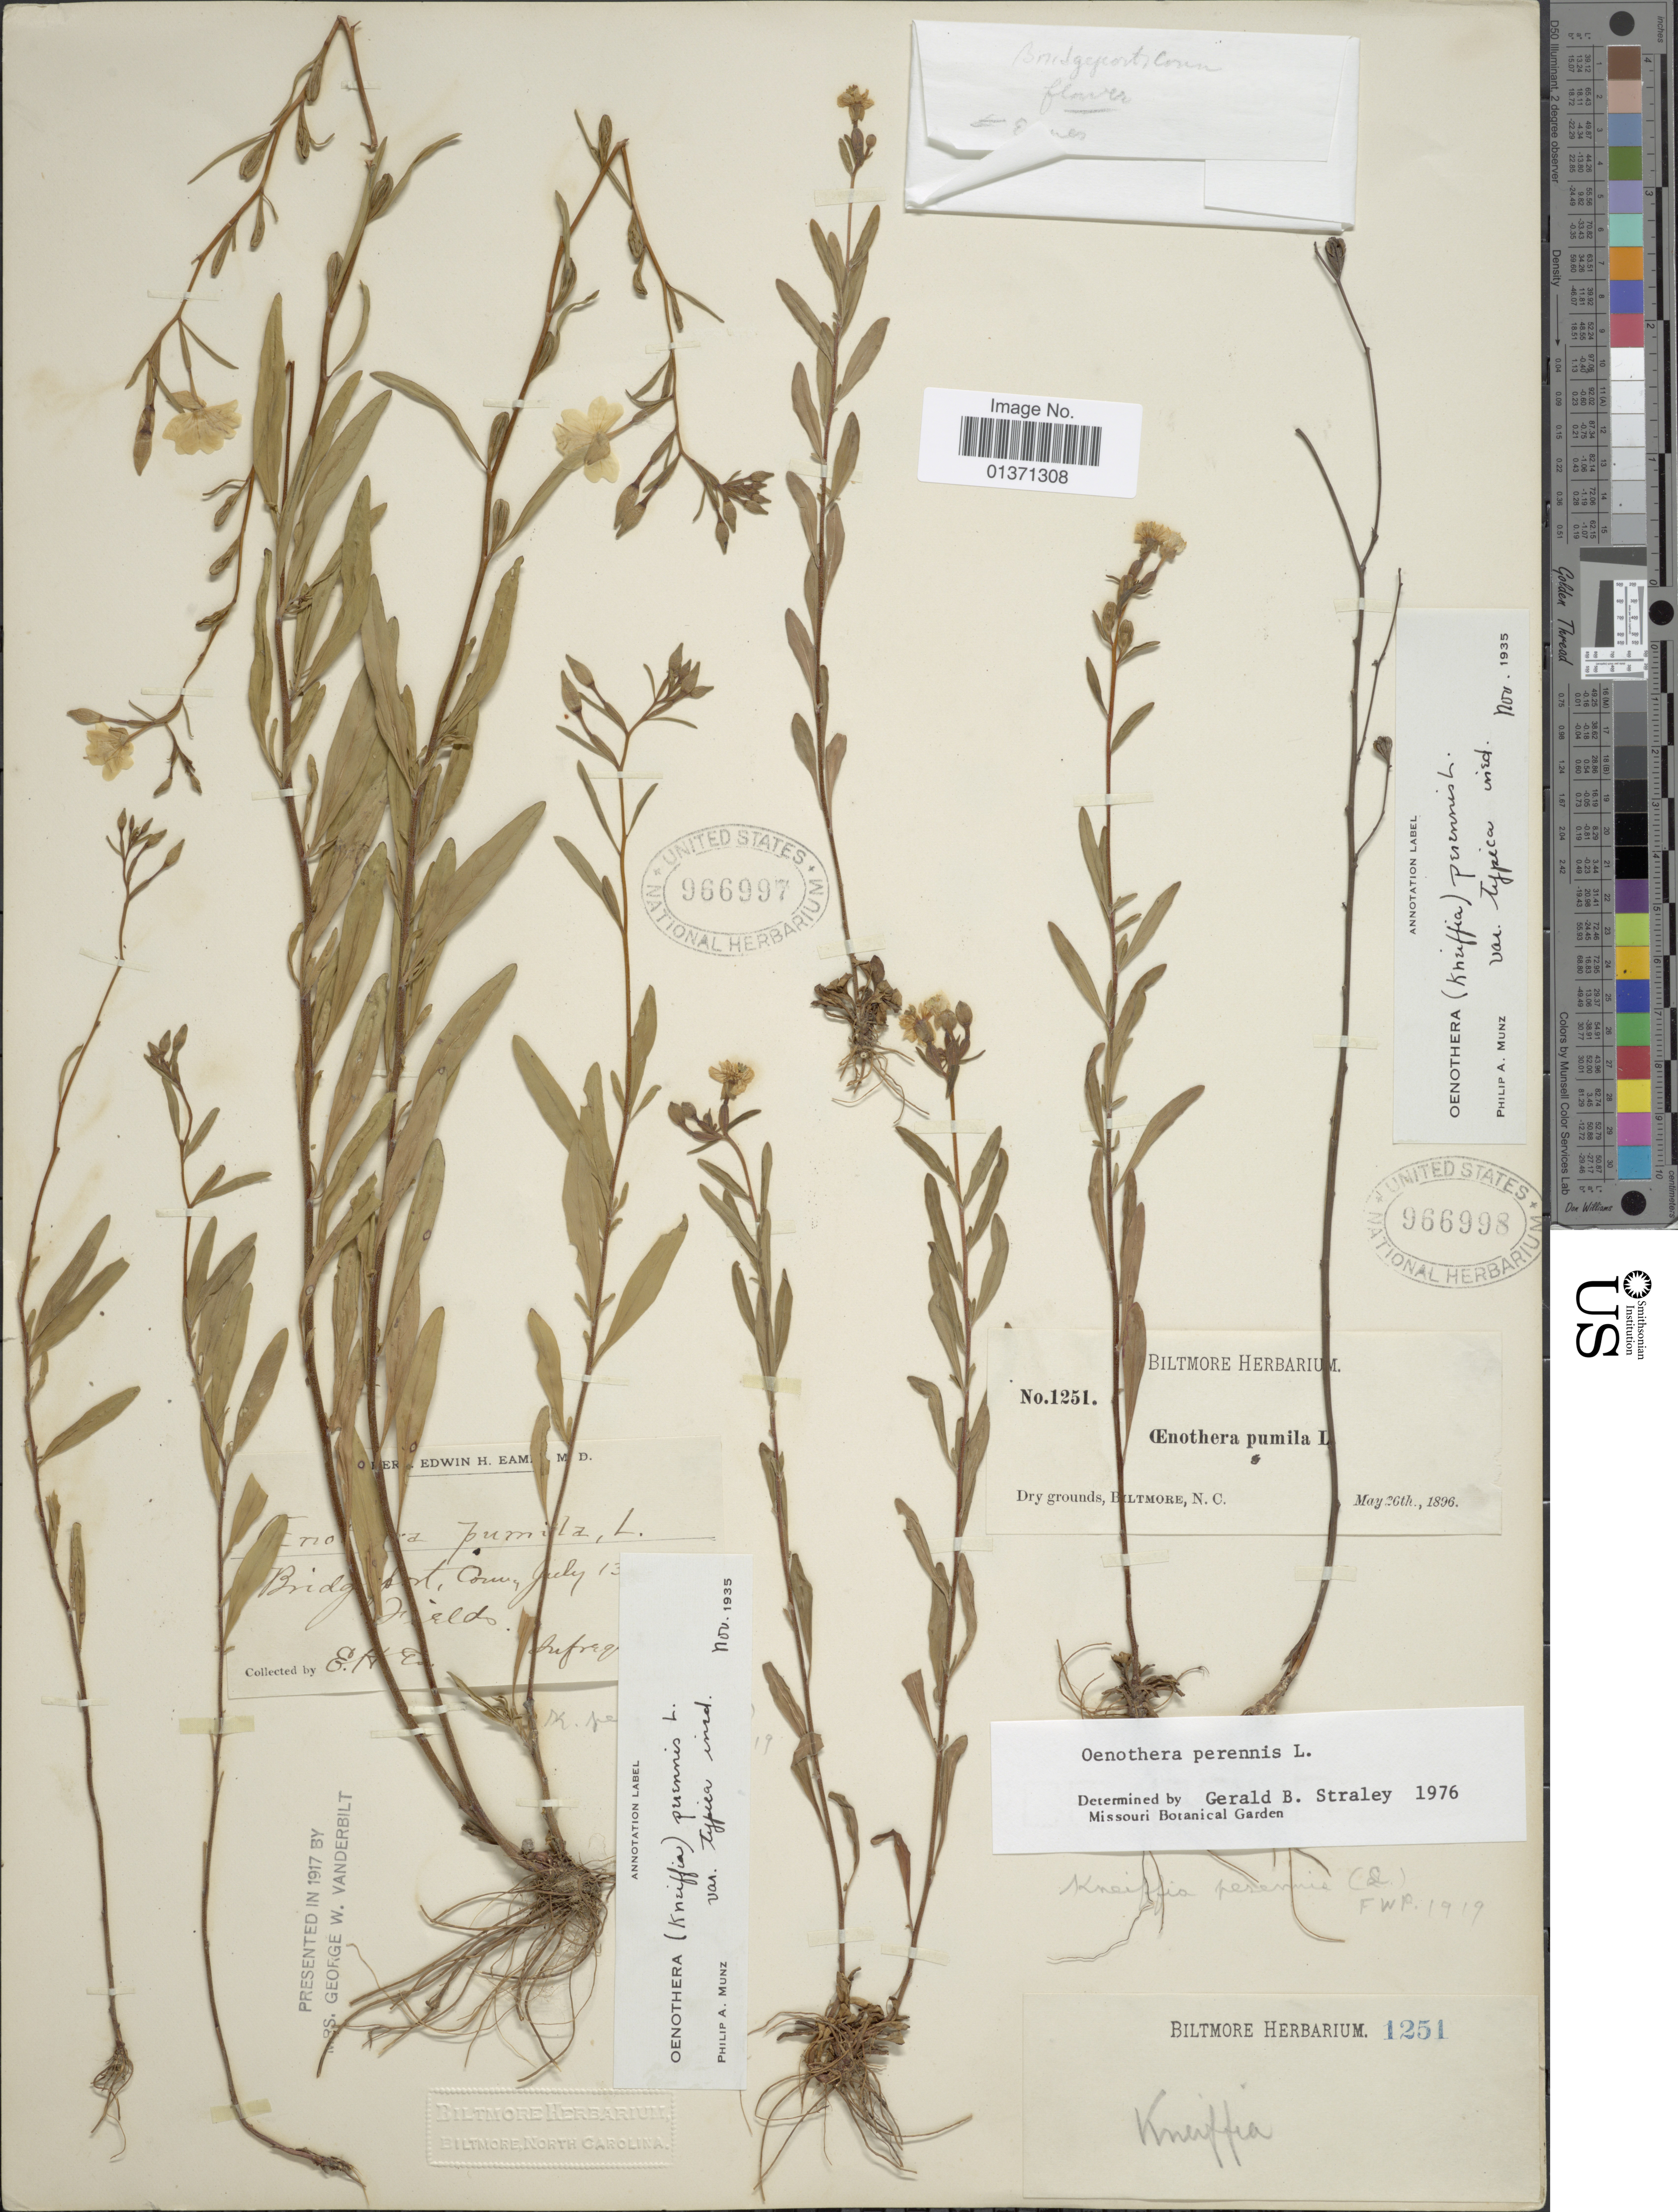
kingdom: Plantae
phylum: Tracheophyta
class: Magnoliopsida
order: Myrtales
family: Onagraceae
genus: Oenothera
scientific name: Oenothera perennis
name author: L.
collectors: ex herb. Biltmore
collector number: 1251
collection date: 1896-05-26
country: United States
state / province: North Carolina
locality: Dry grounds, Biltmore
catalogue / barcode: US 966998-2